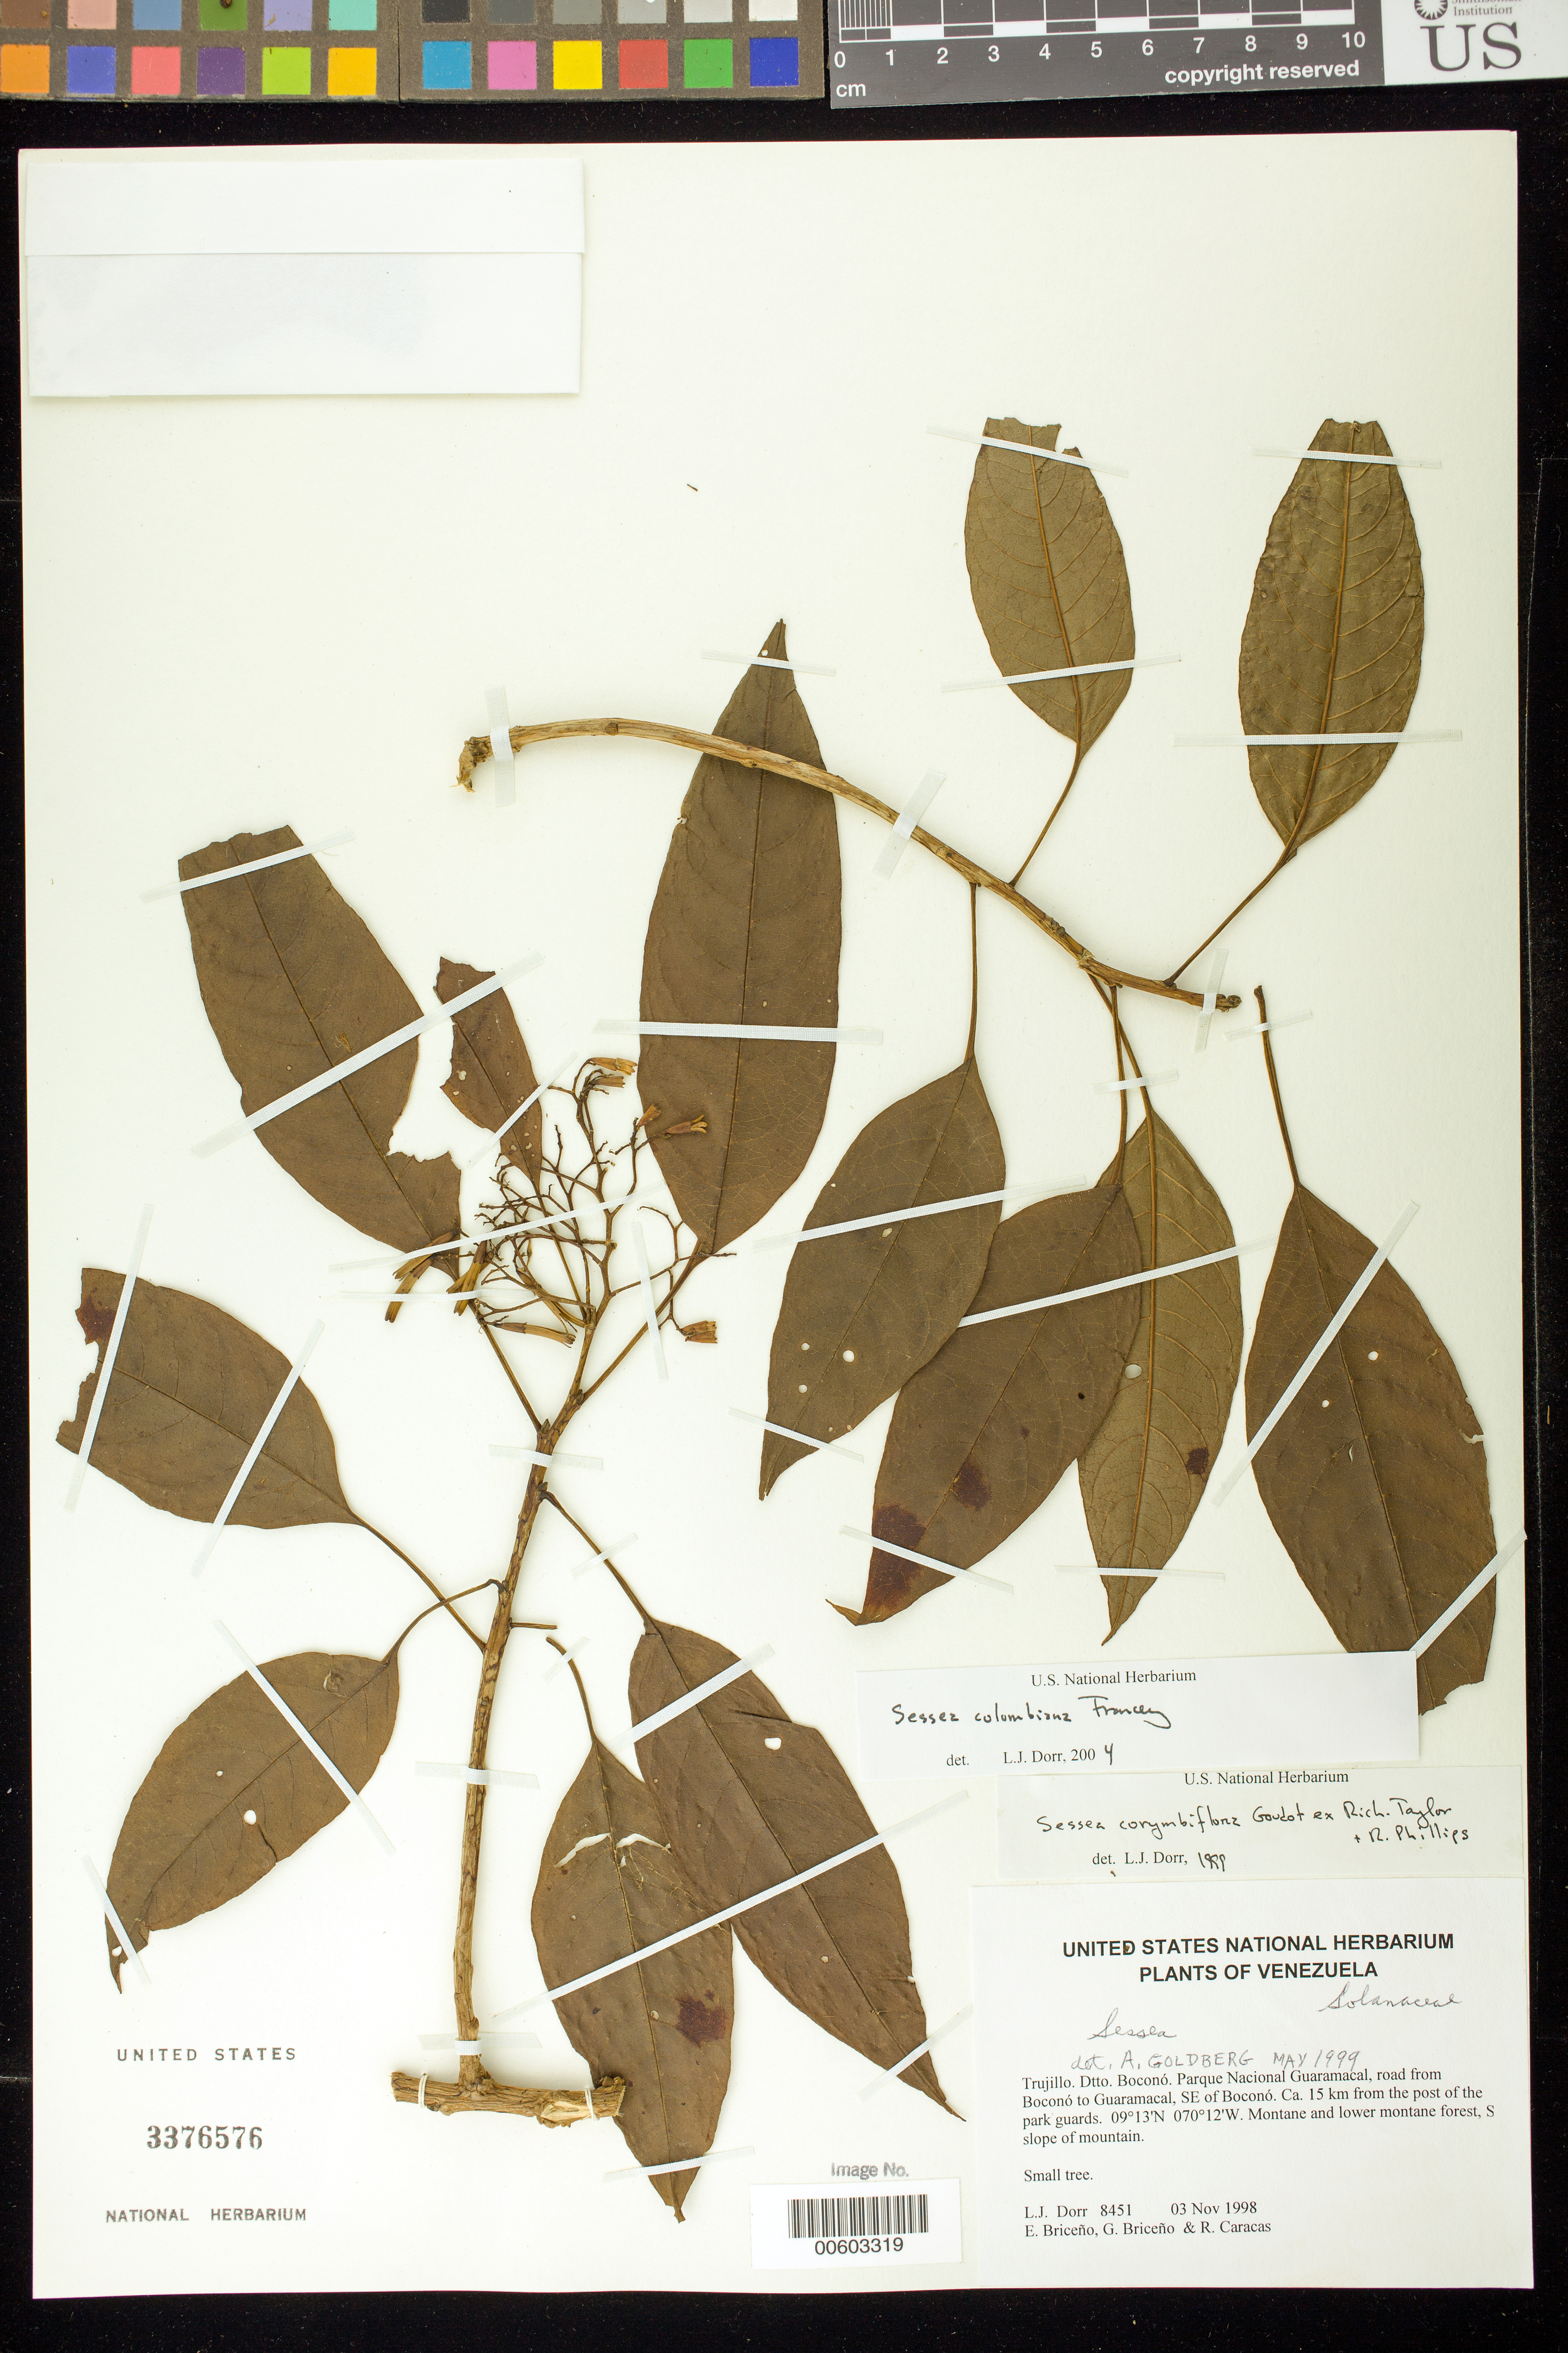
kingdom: Plantae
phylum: Tracheophyta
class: Magnoliopsida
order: Solanales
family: Solanaceae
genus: Sessea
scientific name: Sessea corymbiflora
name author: Goudot ex R. Taylor & R. Phillips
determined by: Dorr, L. J., (BOT), Smithsonian Institution - National Museum of Natural History (UNITED STATES)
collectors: L. J. Dorr, E. Briceño, G. Briceño & R. Caracas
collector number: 8451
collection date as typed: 03 Nov 1998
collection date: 1998-11-03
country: Venezuela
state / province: Trujillo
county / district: Boconó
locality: Parque Nacional Guaramacal, road from Boconó to Guaramacal, SE of Boconó, ca. 15 km from the post of the park guards.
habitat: Montane and lower montane forest, S slope of mountain.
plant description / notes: MO, PORT, US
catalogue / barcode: US 3376576